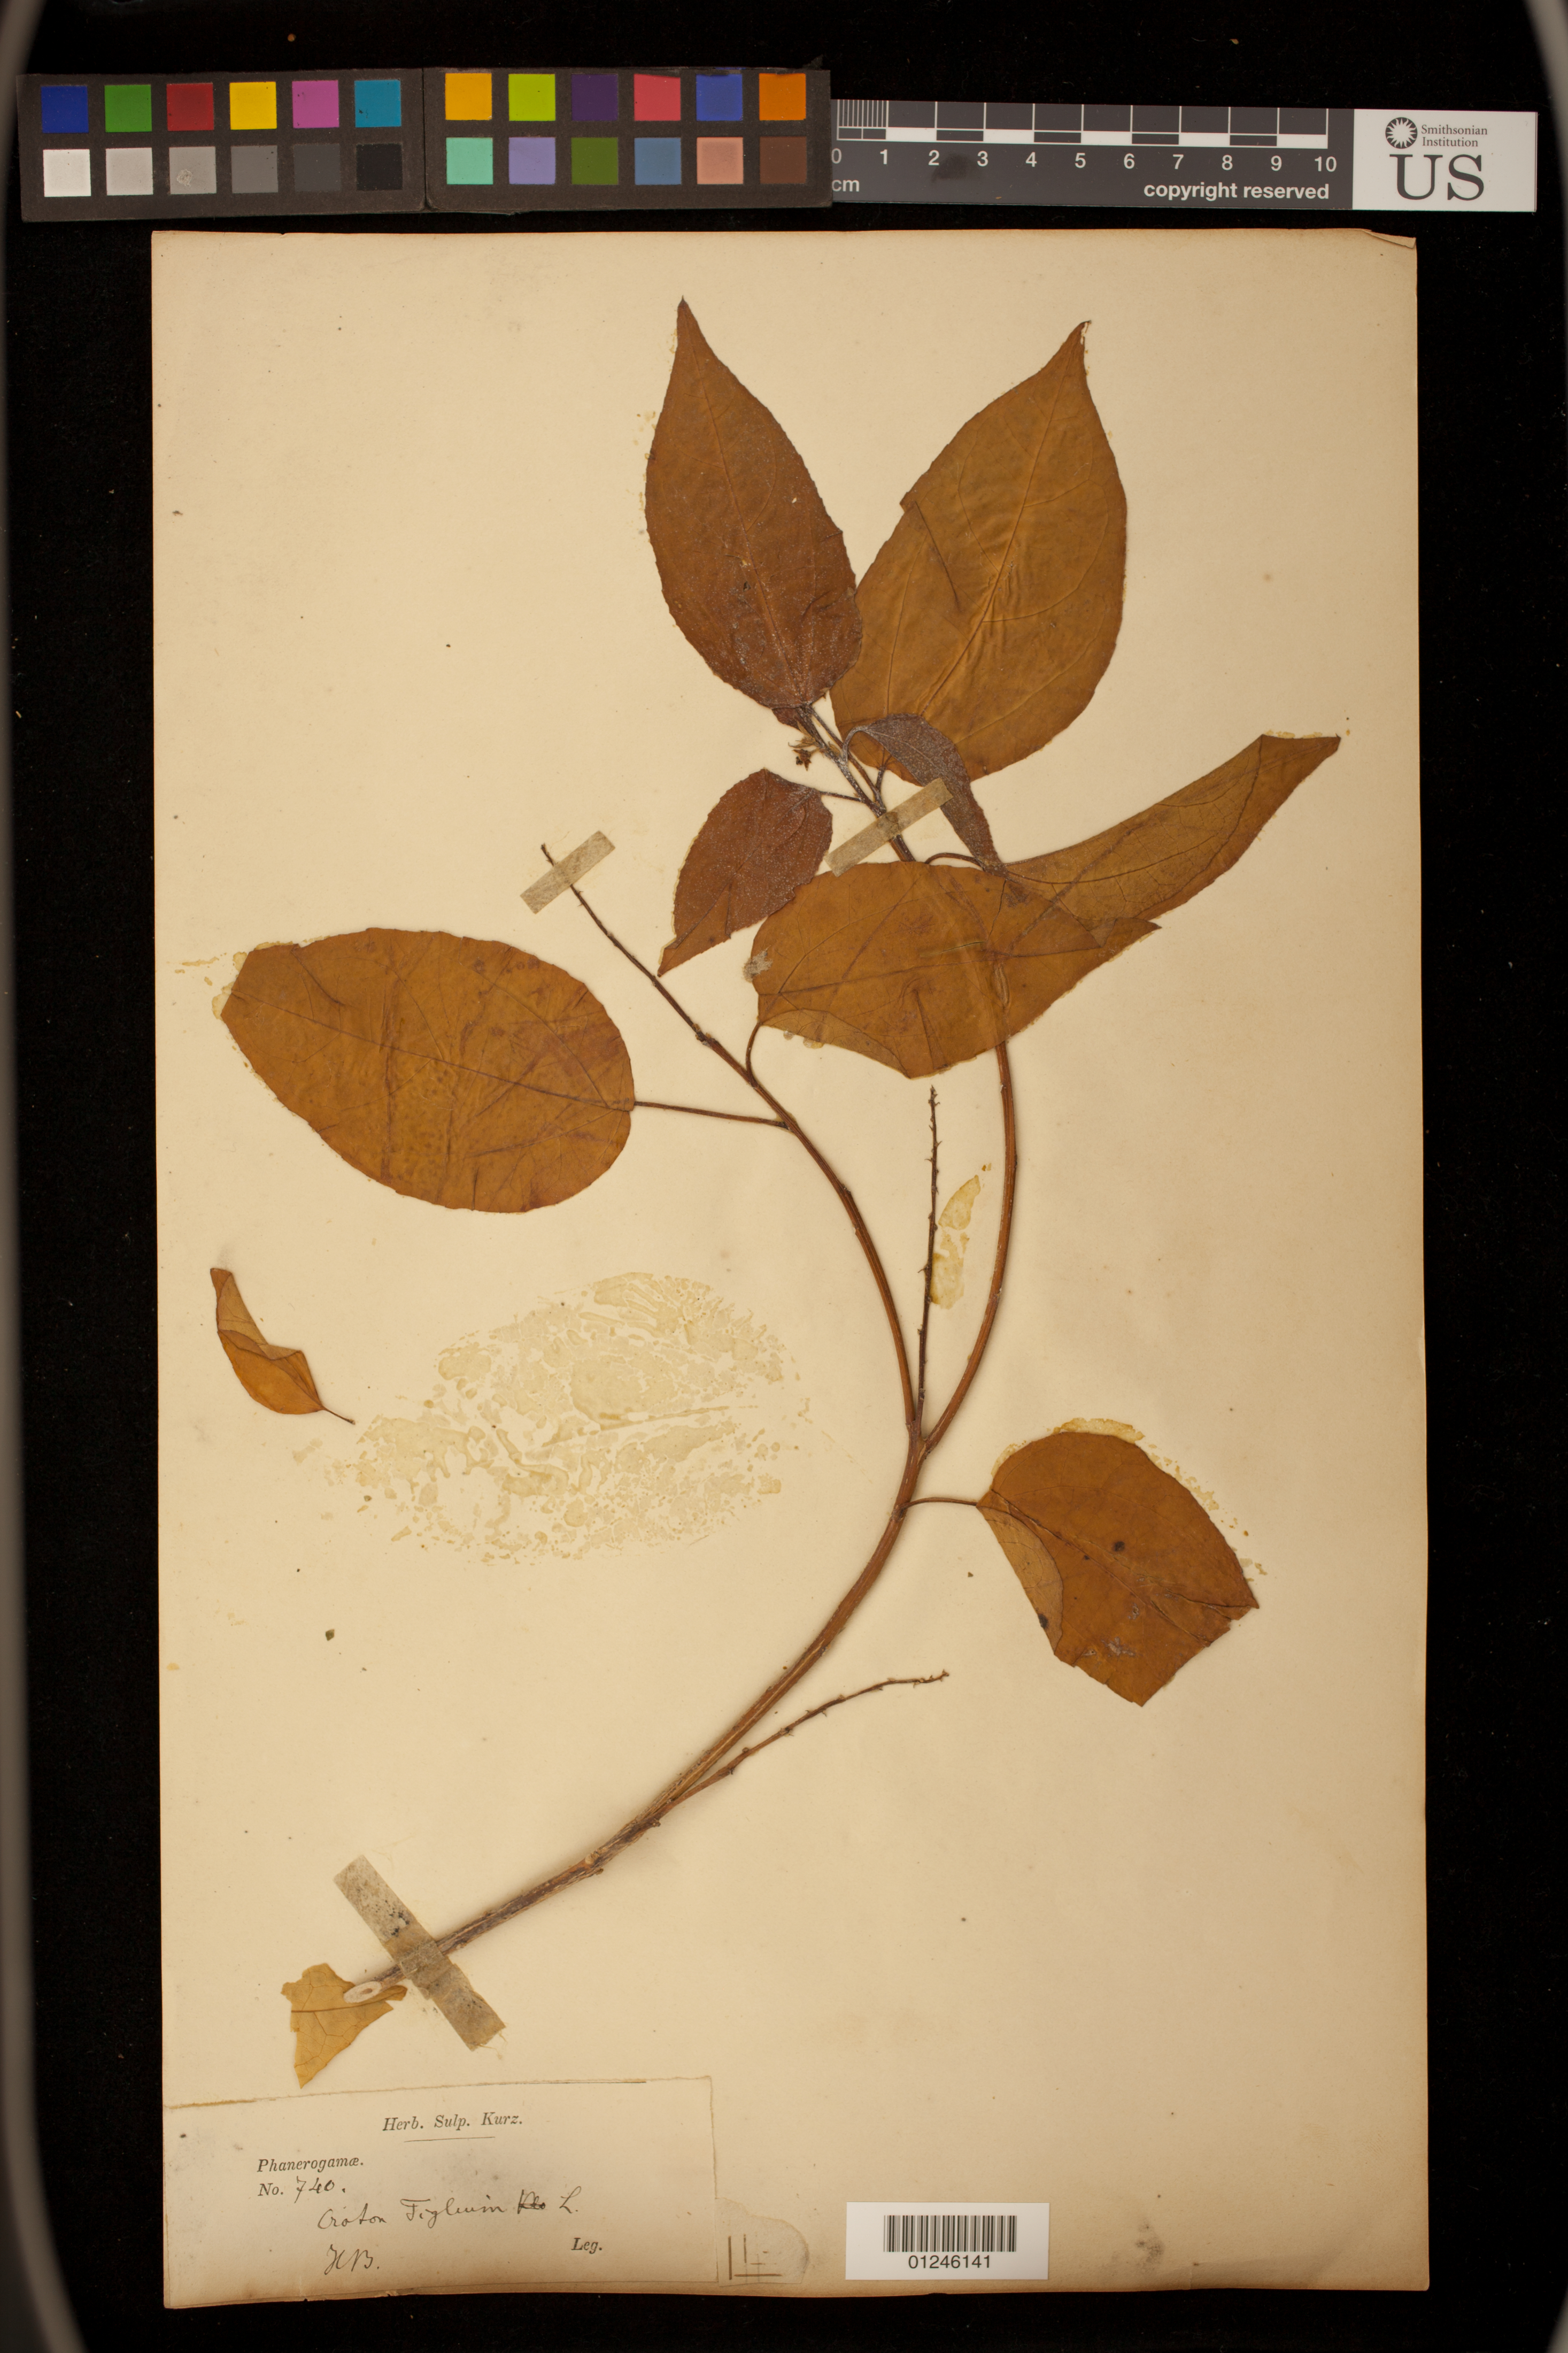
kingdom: Plantae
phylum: Tracheophyta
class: Magnoliopsida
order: Malpighiales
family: Euphorbiaceae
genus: Croton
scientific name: Croton tiglium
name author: L.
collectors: F. Kurtz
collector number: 740